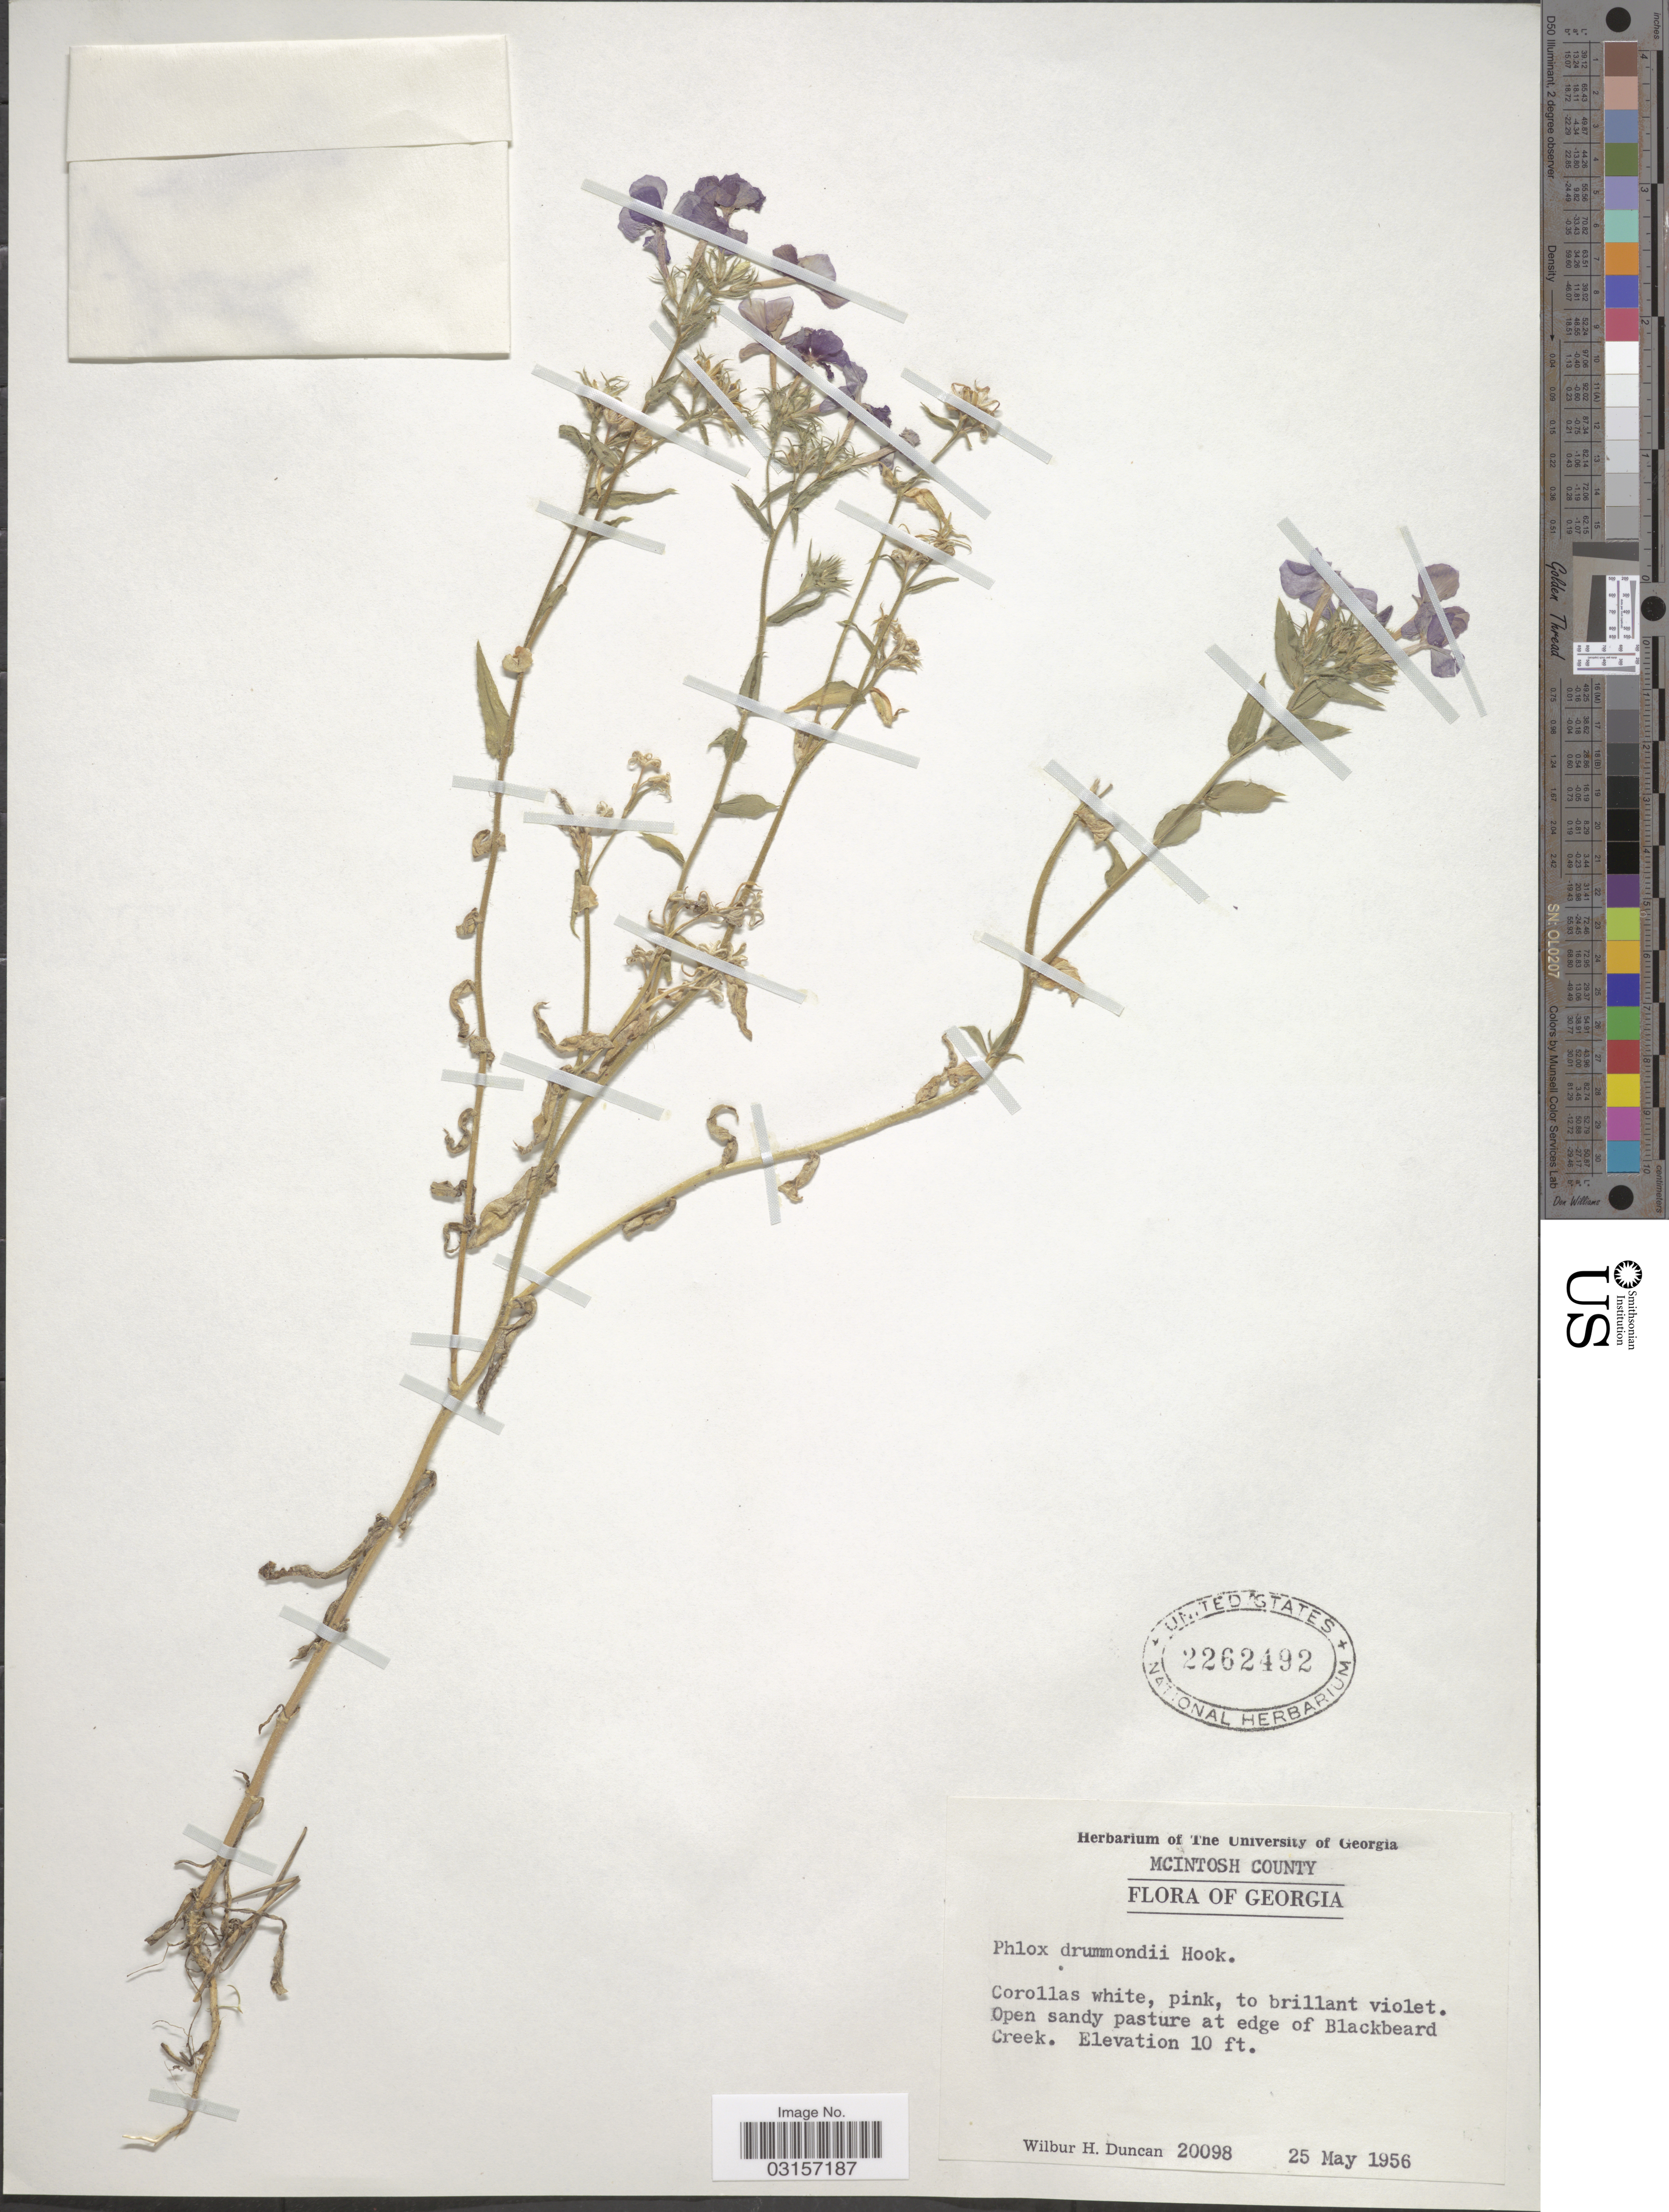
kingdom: Plantae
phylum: Tracheophyta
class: Magnoliopsida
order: Ericales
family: Polemoniaceae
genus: Phlox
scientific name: Phlox drummondii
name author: Hook.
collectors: W. H. Duncan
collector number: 20098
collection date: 1956-05-25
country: United States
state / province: Georgia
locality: Mcintosh County, Open sandy pasture at edge of Blackbeard Creek.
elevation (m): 3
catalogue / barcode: US 2262492